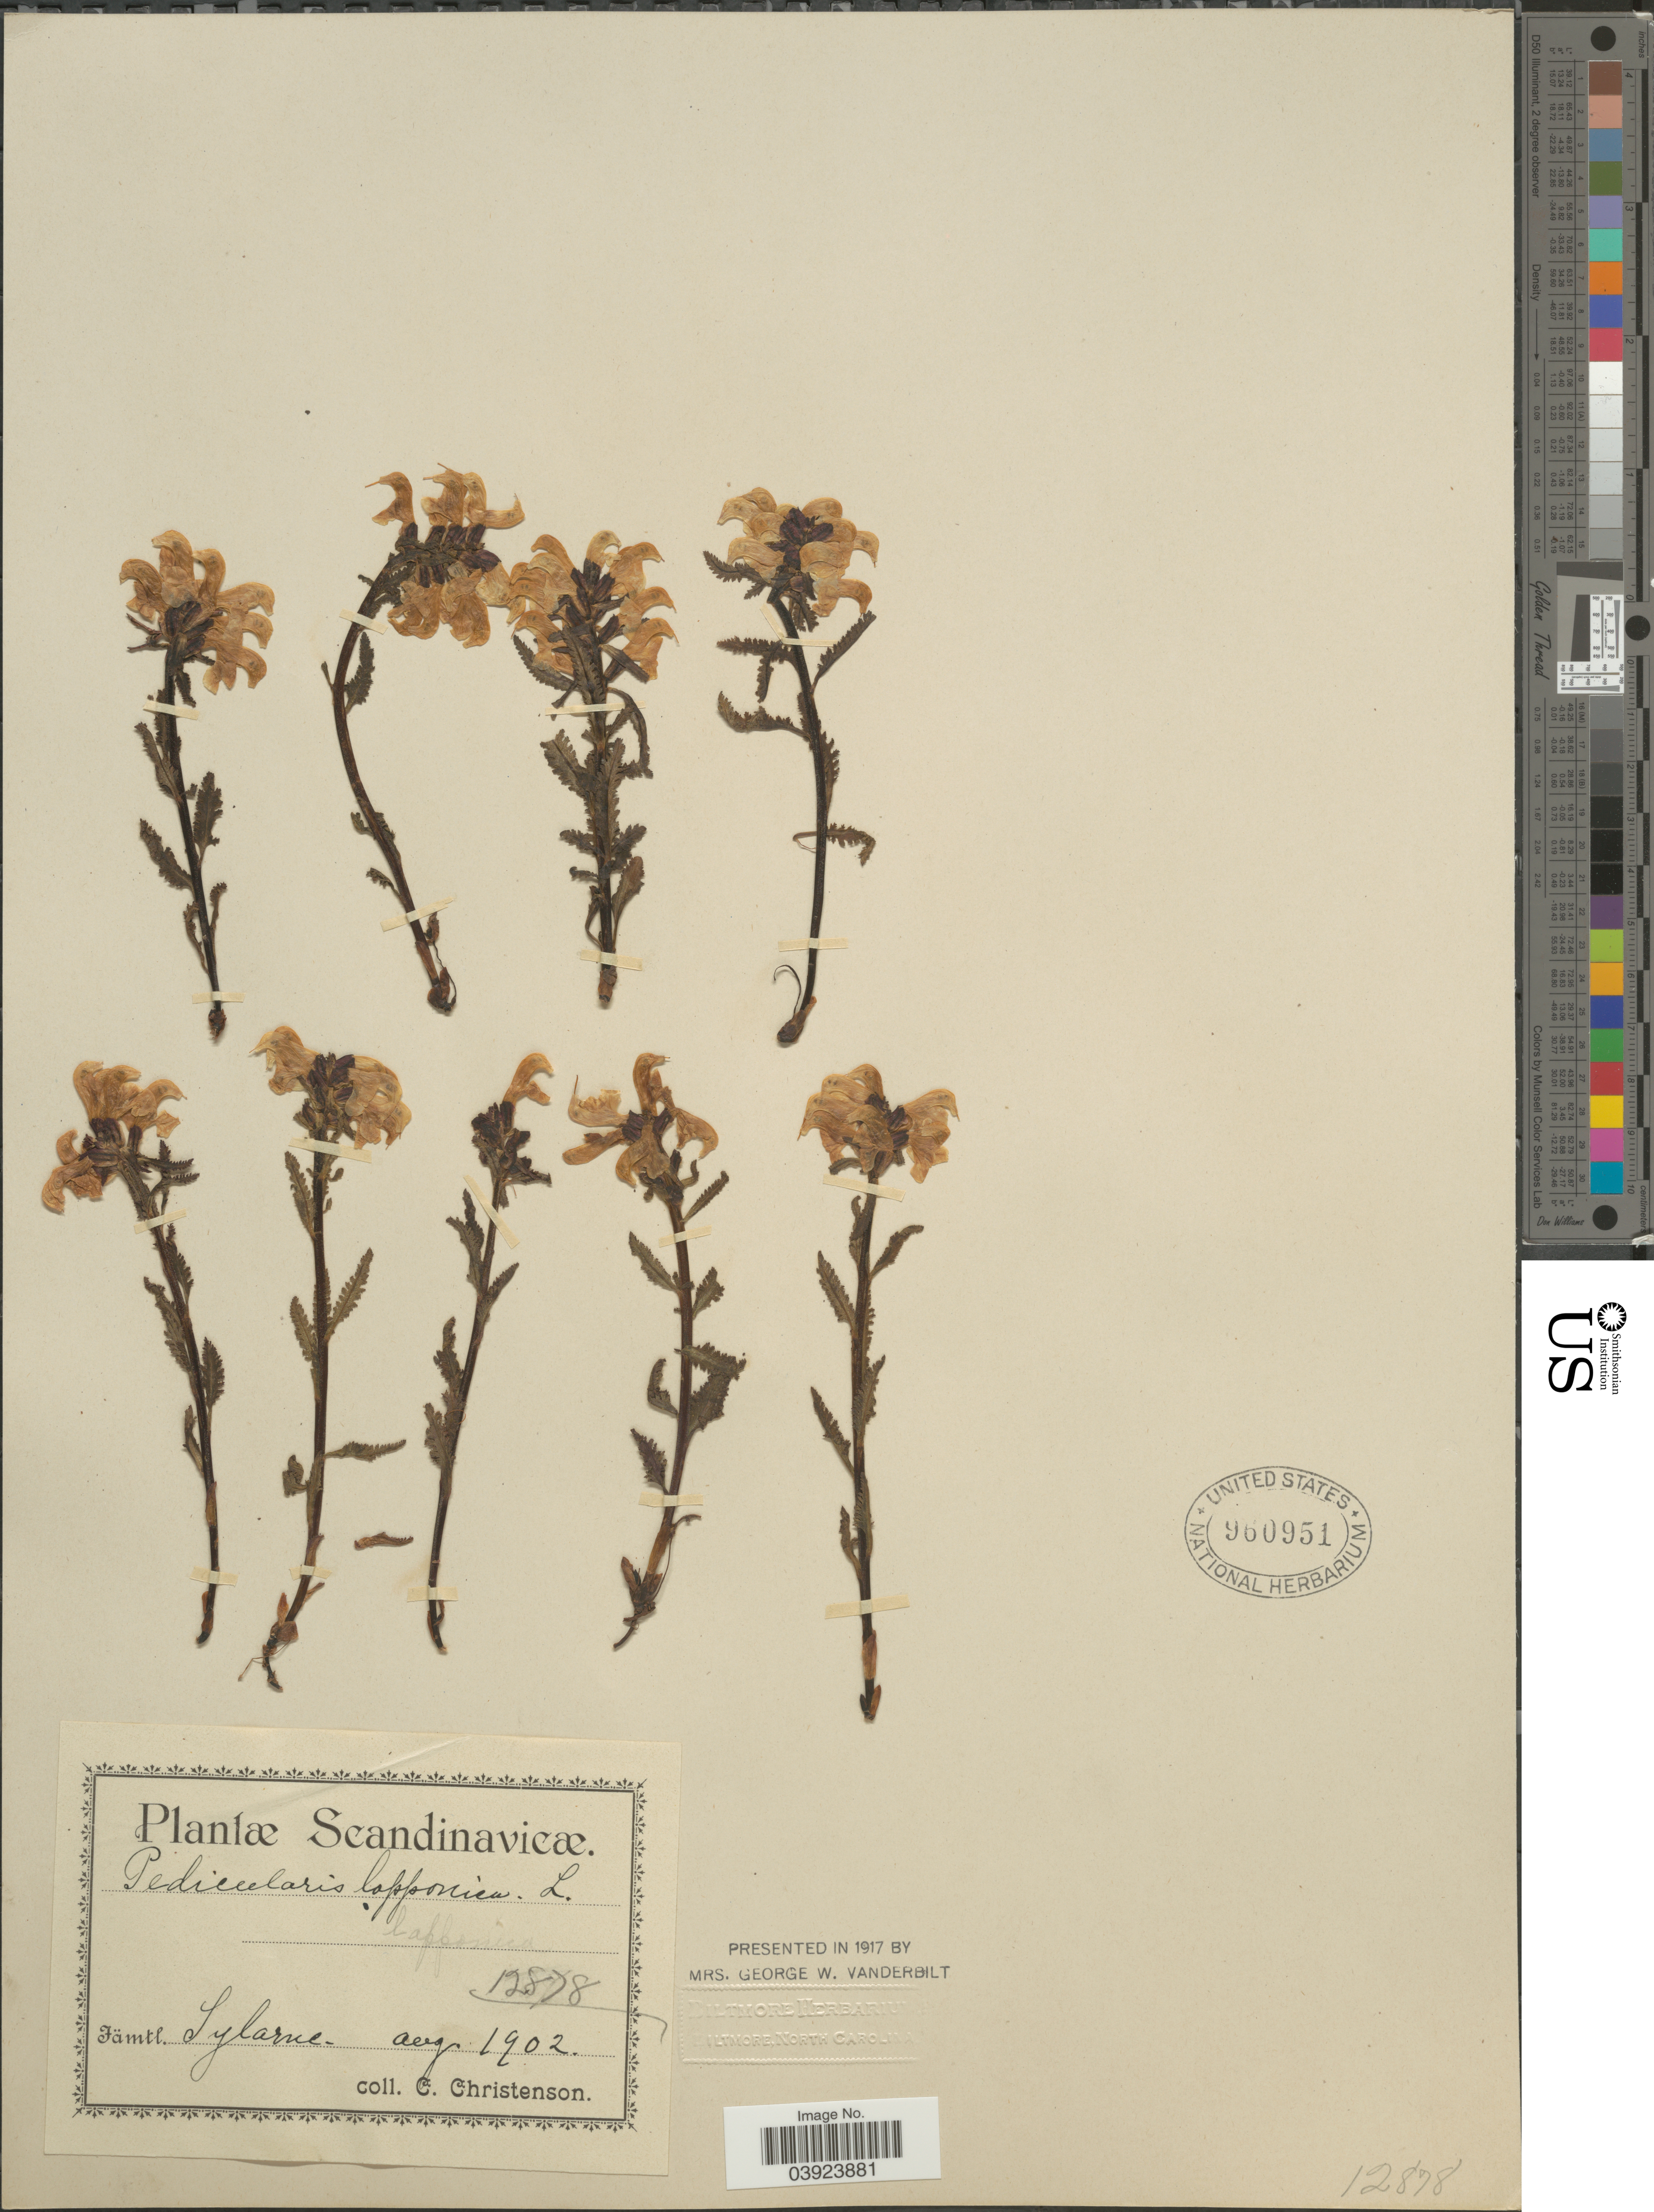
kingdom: Plantae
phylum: Tracheophyta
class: Magnoliopsida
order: Lamiales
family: Orobanchaceae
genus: Pedicularis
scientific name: Pedicularis lapponica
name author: L.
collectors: C. Christenson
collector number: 12878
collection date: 1902-08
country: Sweden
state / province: Jämtland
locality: Scandinavicæ. Jämtl. Sylarna.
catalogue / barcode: US 960951